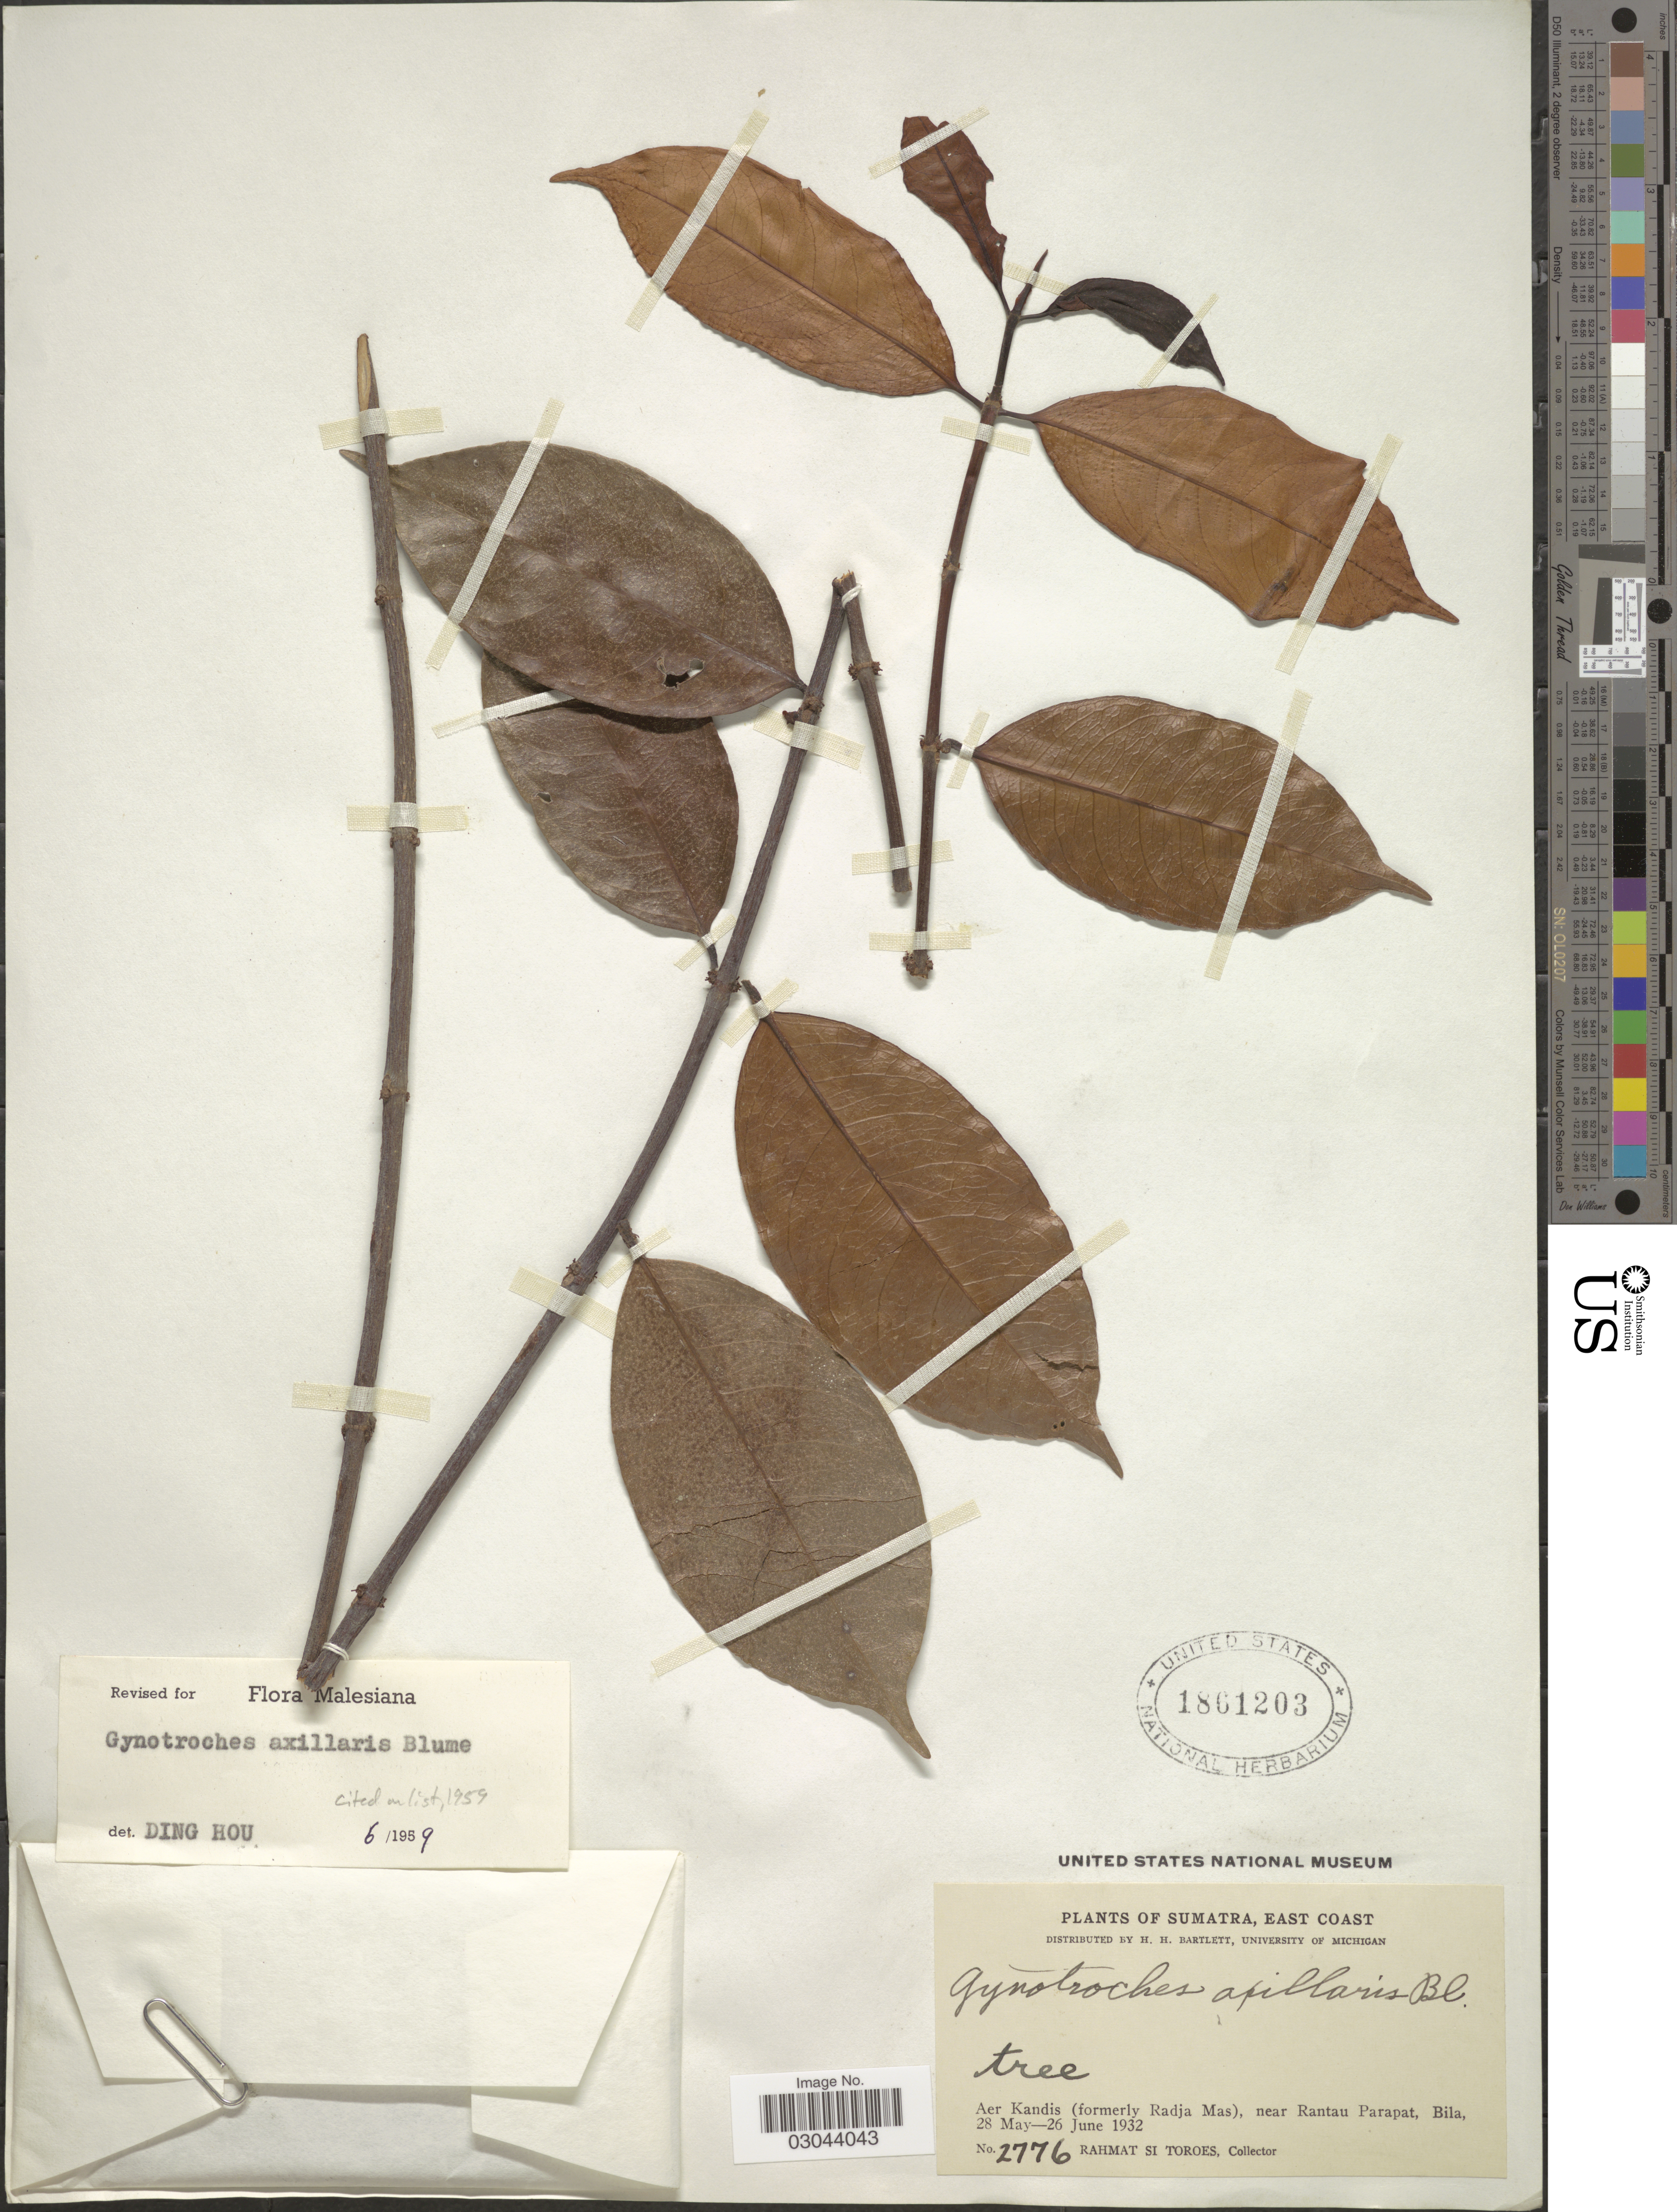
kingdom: Plantae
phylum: Tracheophyta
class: Magnoliopsida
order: Malpighiales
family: Rhizophoraceae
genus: Gynotroches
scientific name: Gynotroches axillaris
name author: Blume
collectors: Rahmat Si Boeea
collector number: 2776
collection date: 1932-05-28/1932-06-26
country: Indonesia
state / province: Sumatra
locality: East Coast. Aer Kandis (formerly Radja Mas), near Rantau Parapat, Bila.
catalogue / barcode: US 1861203